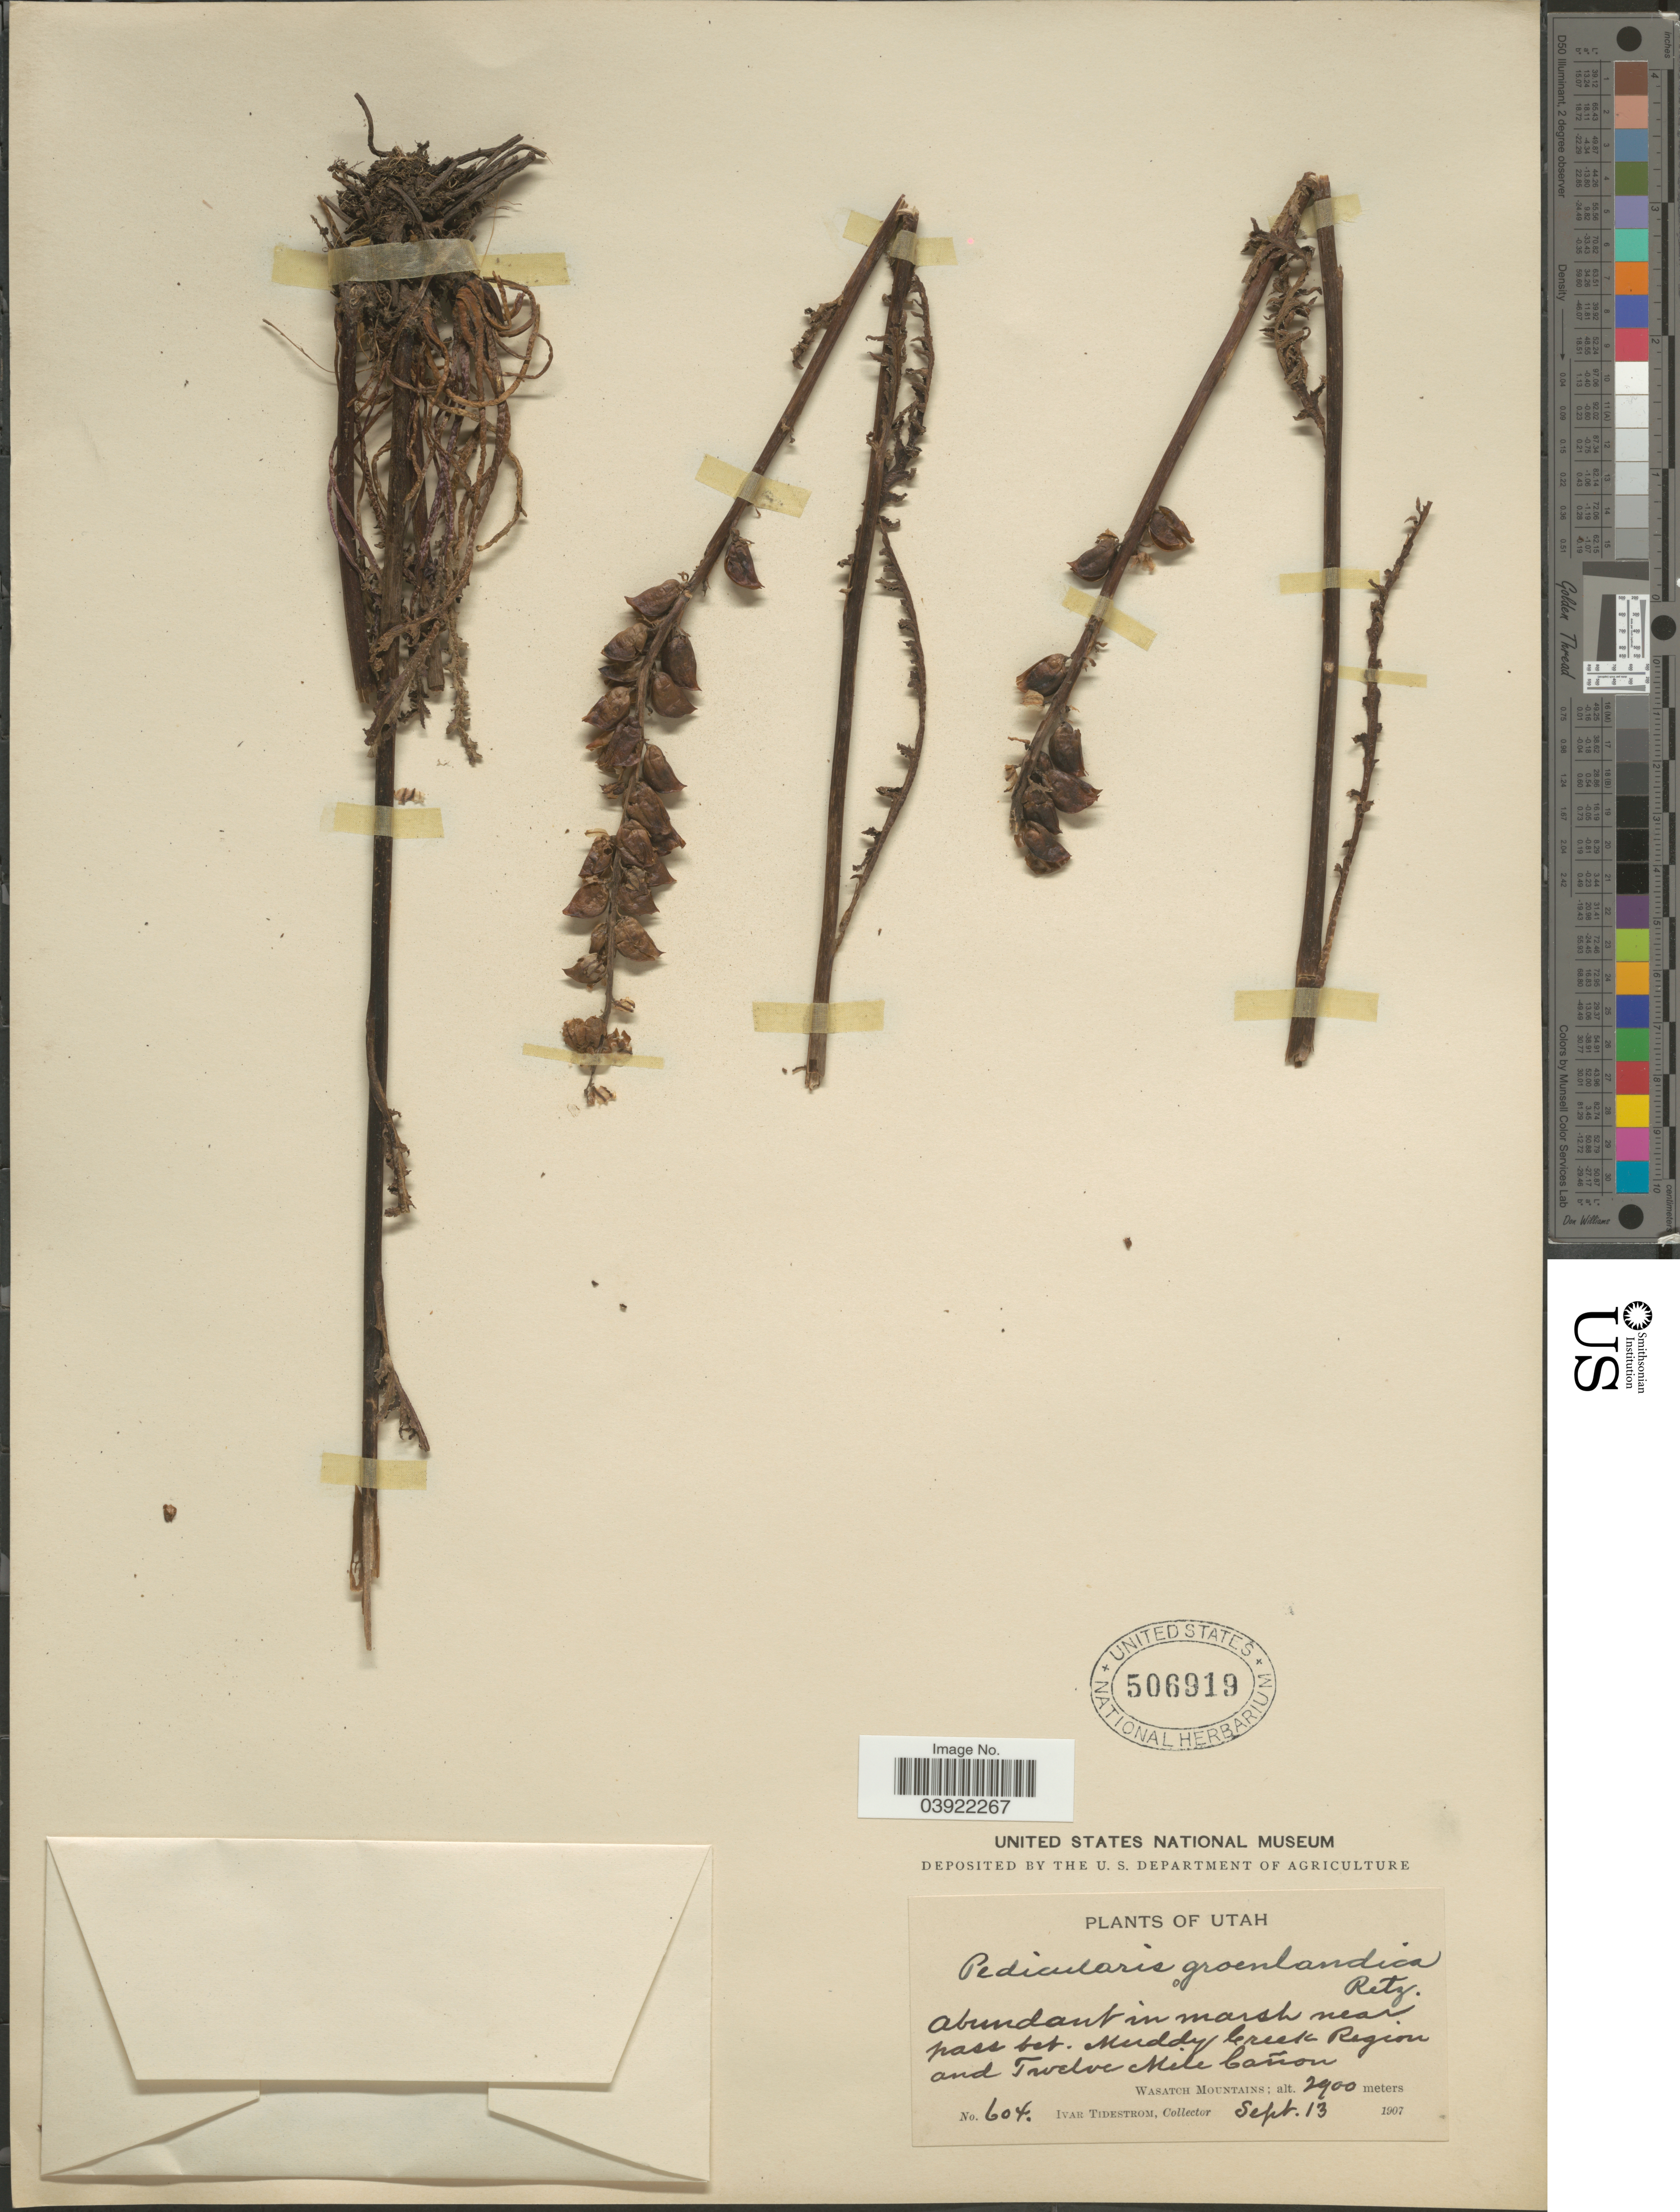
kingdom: Plantae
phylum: Tracheophyta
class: Magnoliopsida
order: Lamiales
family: Orobanchaceae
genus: Pedicularis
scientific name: Pedicularis groenlandica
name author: Retz.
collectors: I. F. Tidestrom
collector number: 604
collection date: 1907-09-13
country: United States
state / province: Utah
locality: Muddy Creek Region and Twelve Mile Cañon. Wasatch Mountains.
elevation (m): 2900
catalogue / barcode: US 506919